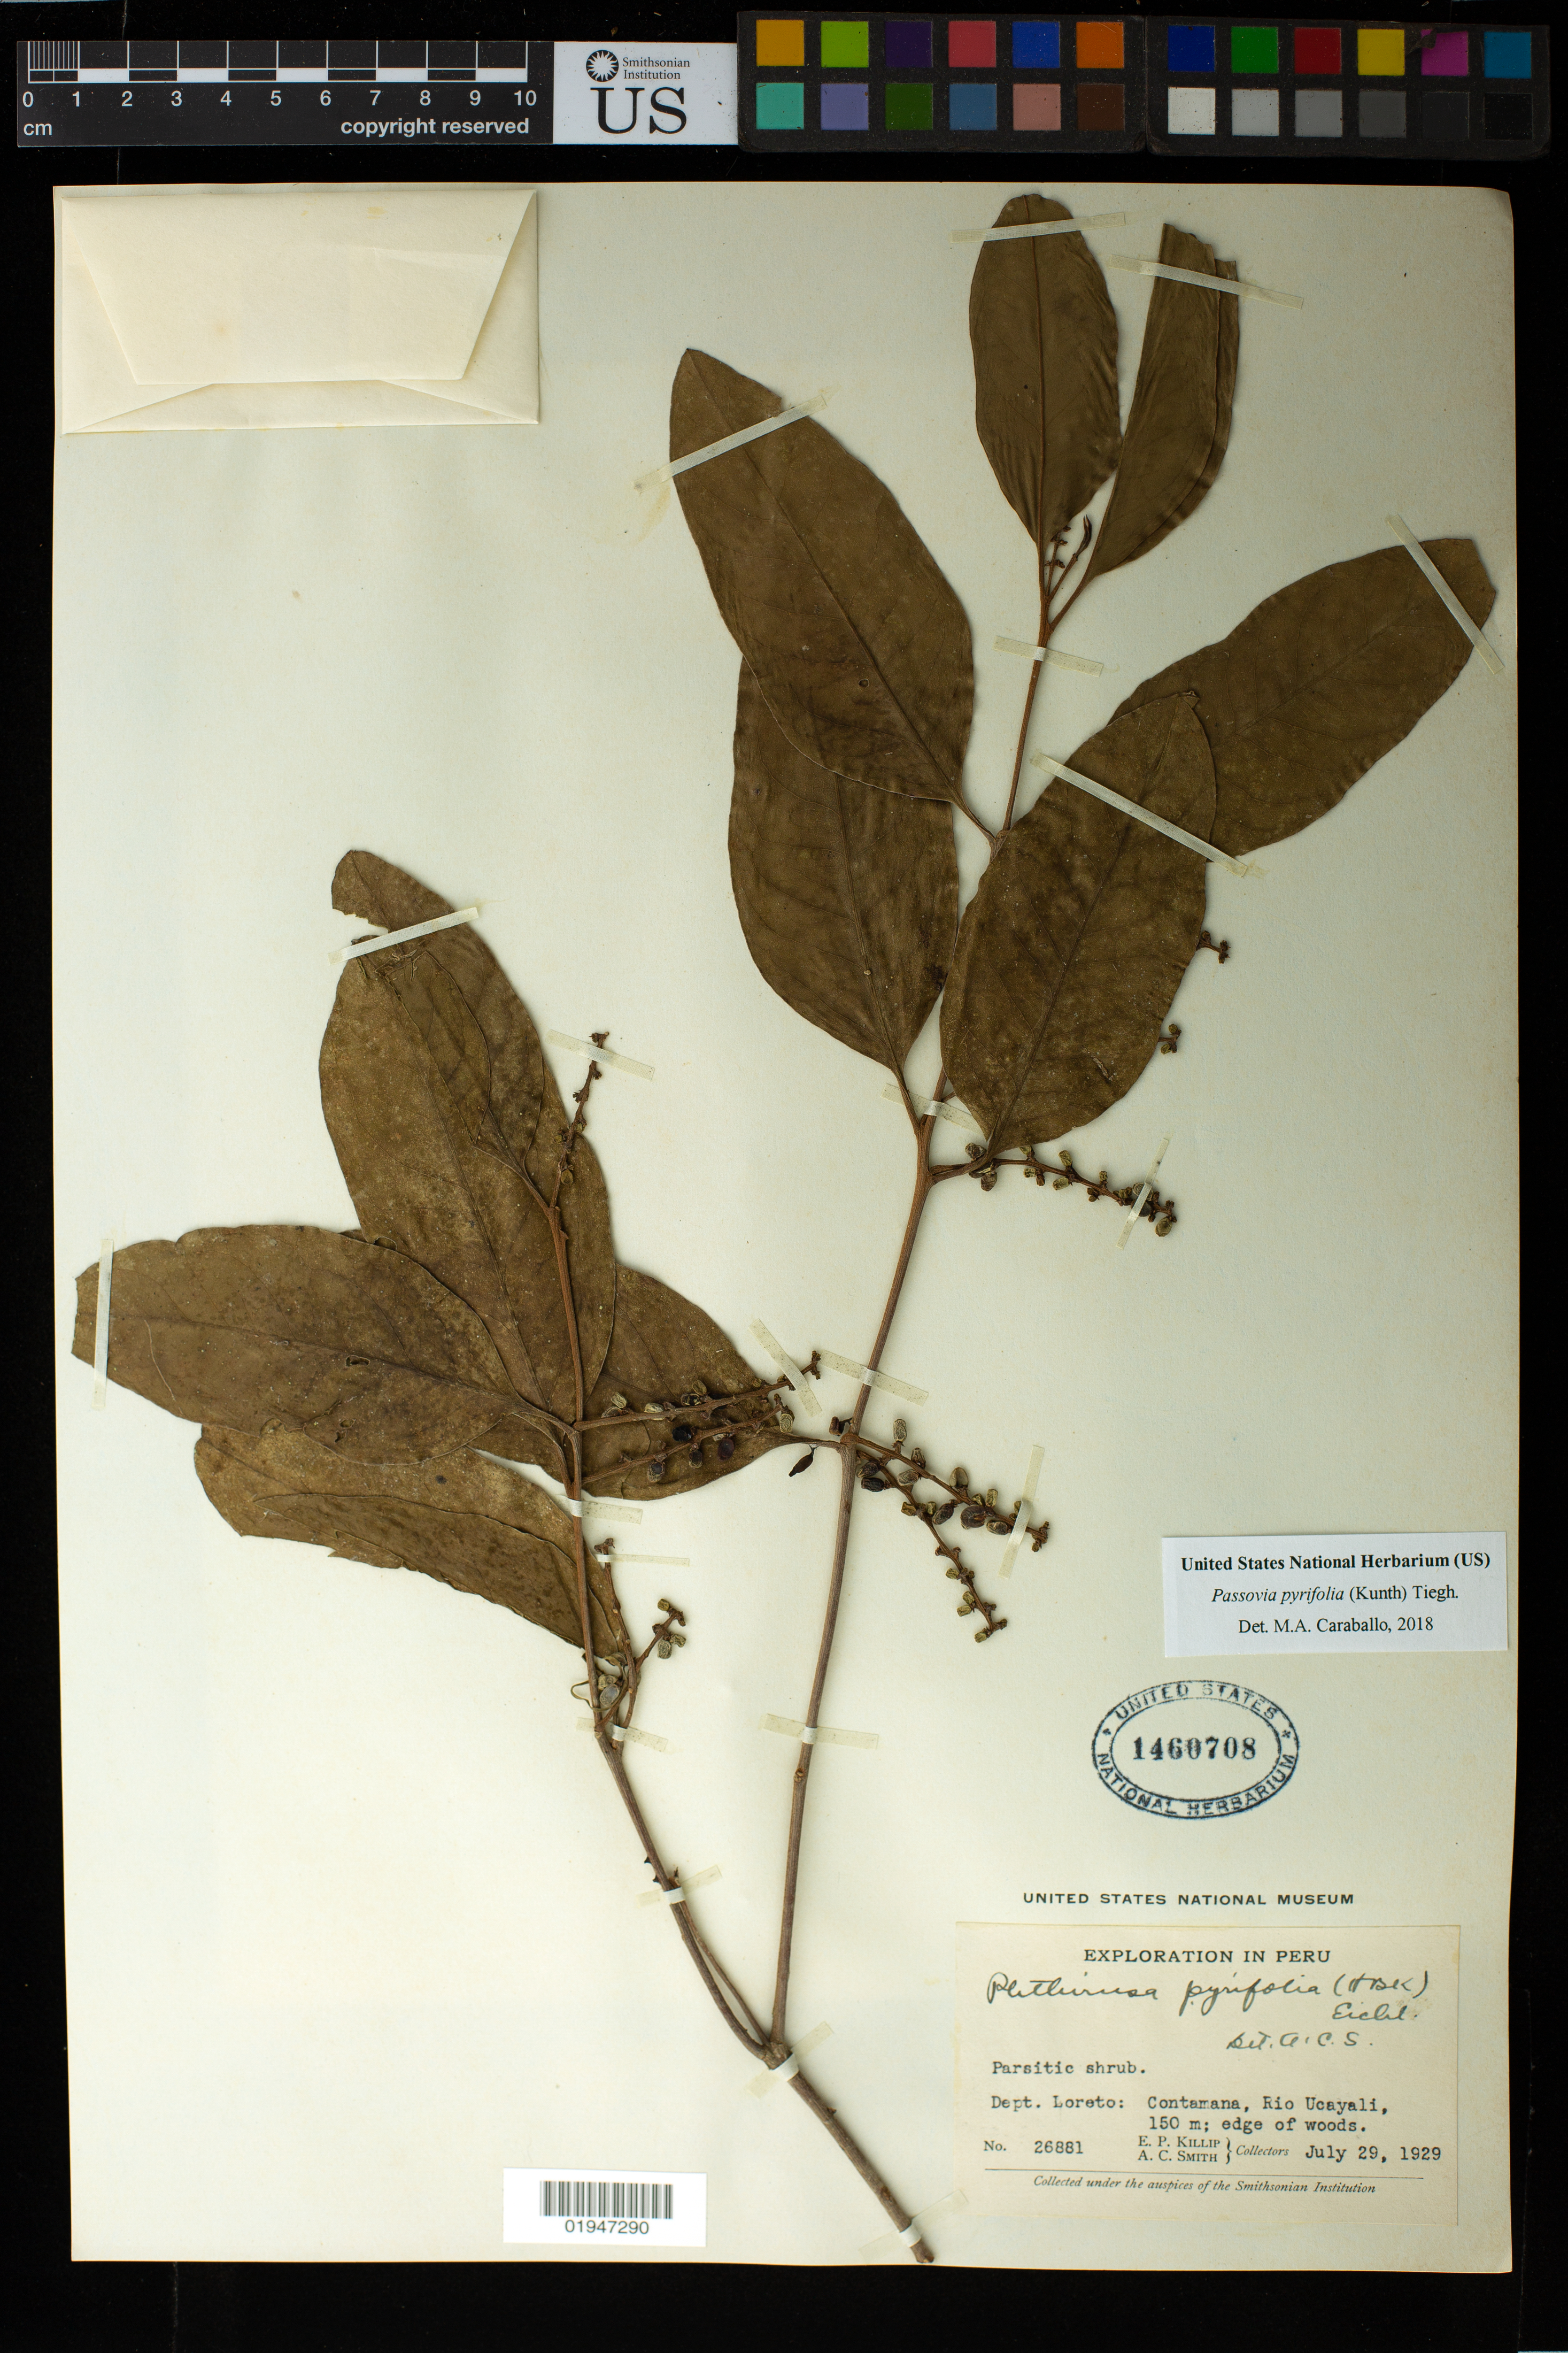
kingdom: Plantae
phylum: Tracheophyta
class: Magnoliopsida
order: Santalales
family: Loranthaceae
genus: Passovia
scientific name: Passovia pyrifolia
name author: (Kunth) Tiegh.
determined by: Caraballo-Ortiz, Marcos A., (MISS), University of Mississippi (UNITED STATES)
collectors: E. P. Killip & A. C. Smith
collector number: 26881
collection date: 1929-07-29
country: Peru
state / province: Loreto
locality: Contamana, Rio Ucayali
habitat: Edge of woods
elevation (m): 150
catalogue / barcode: US 1460708